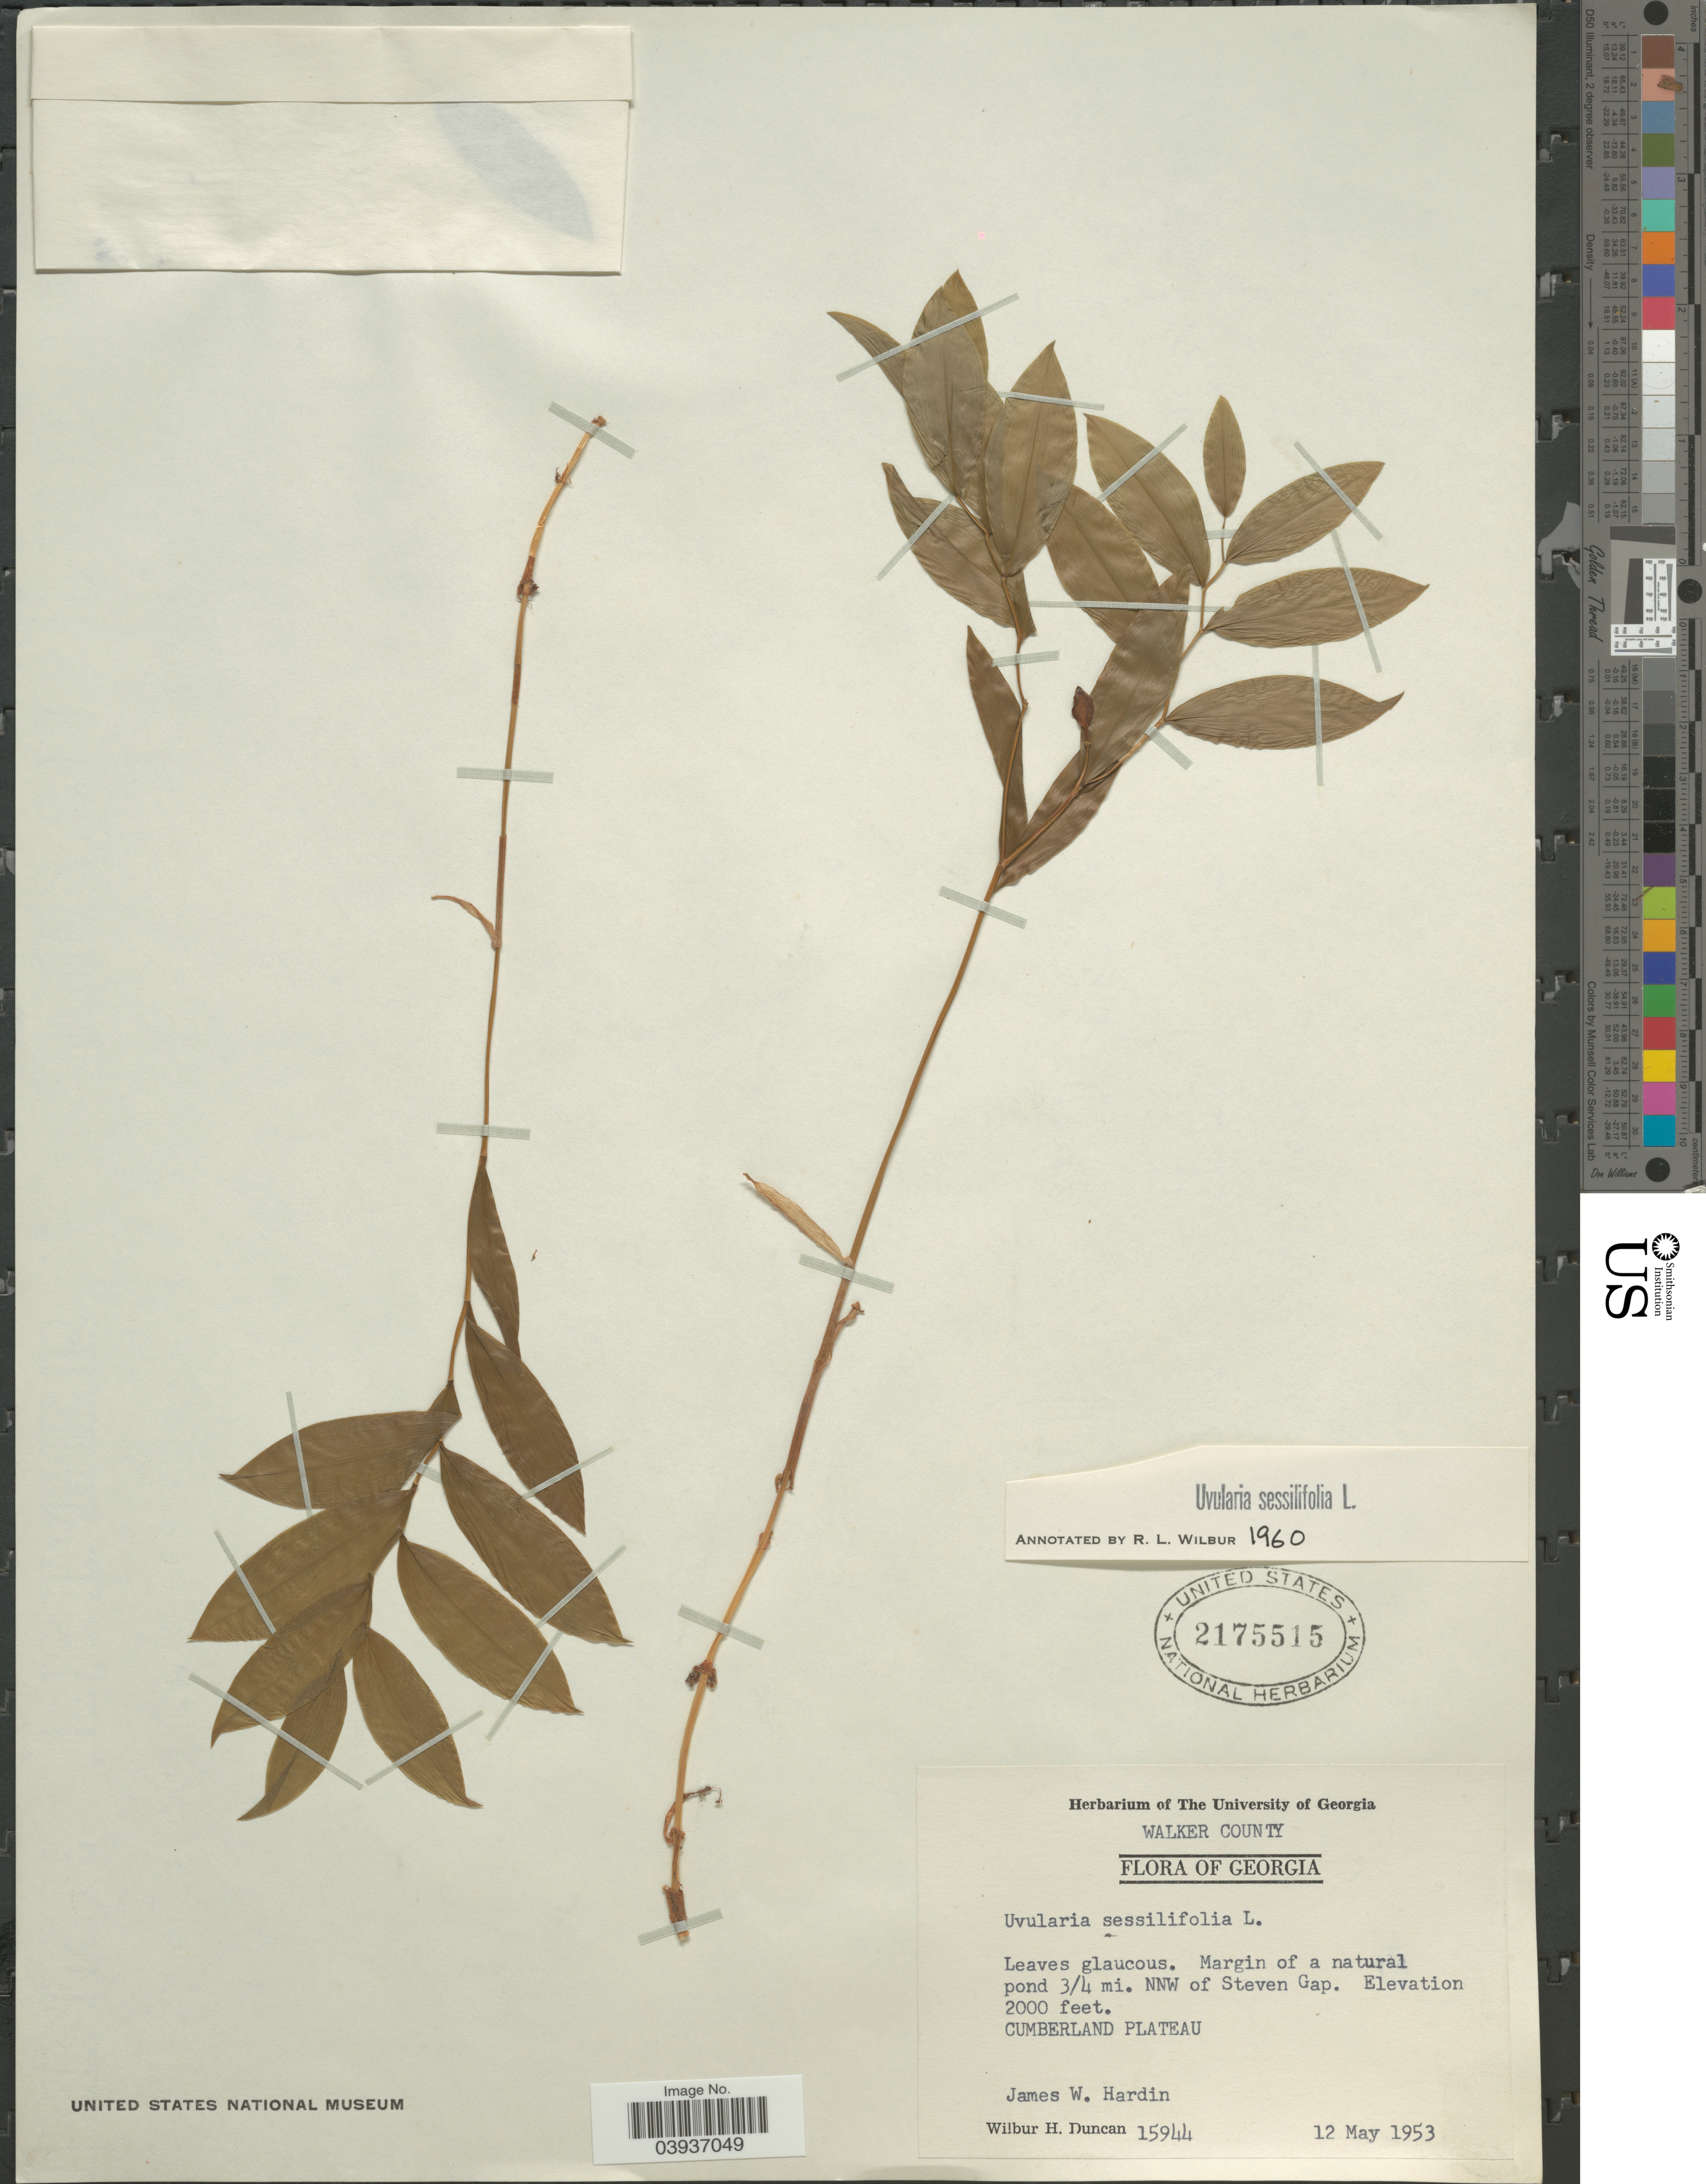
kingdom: Plantae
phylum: Tracheophyta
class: Liliopsida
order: Liliales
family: Colchicaceae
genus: Uvularia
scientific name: Uvularia sessilifolia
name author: L.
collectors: J. W. Hardin & W. H. Duncan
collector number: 15944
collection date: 1953-05-12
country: United States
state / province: Georgia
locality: Walker County. ¾ mi. NNW of Steven Gap. Cumberland Plateau.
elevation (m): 610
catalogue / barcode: US 2175515